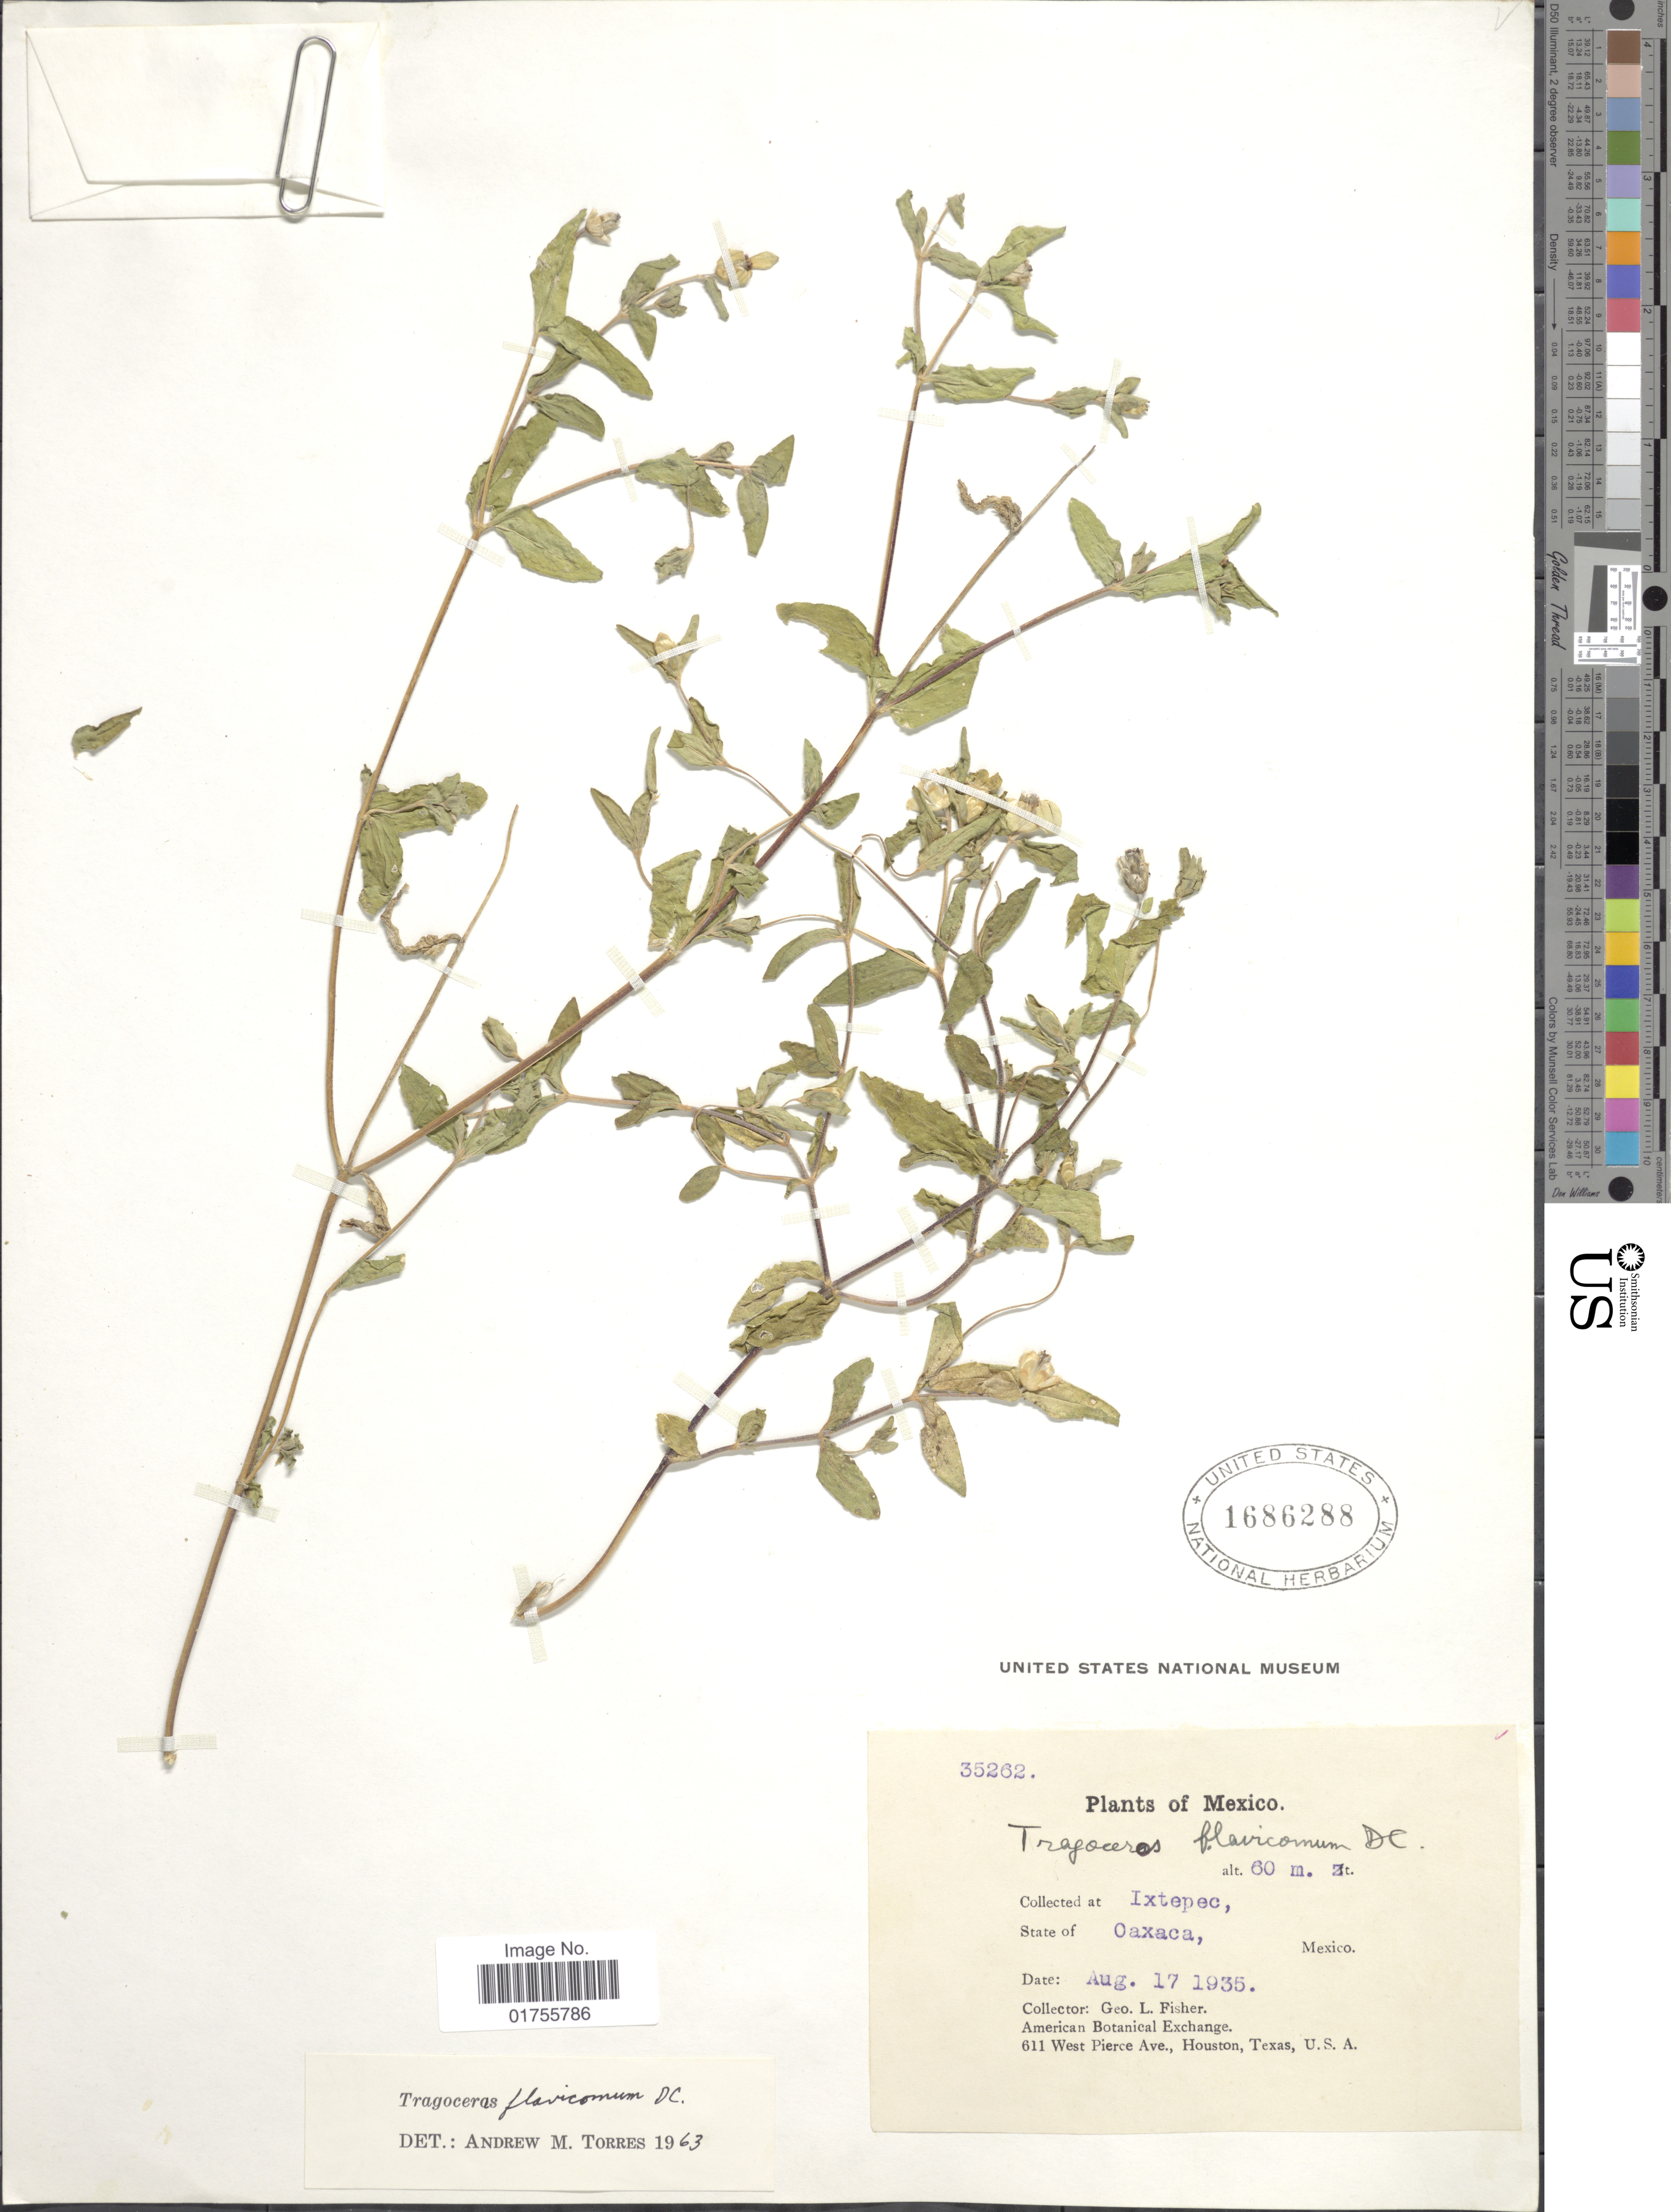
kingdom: Plantae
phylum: Tracheophyta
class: Magnoliopsida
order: Asterales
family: Asteraceae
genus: Tragoceros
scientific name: Tragoceros flavicomum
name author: DC.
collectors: G. L. Fisher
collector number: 35262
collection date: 1935-08-17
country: Mexico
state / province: Oaxaca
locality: Ixtepec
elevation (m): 60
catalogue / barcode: US 1686288